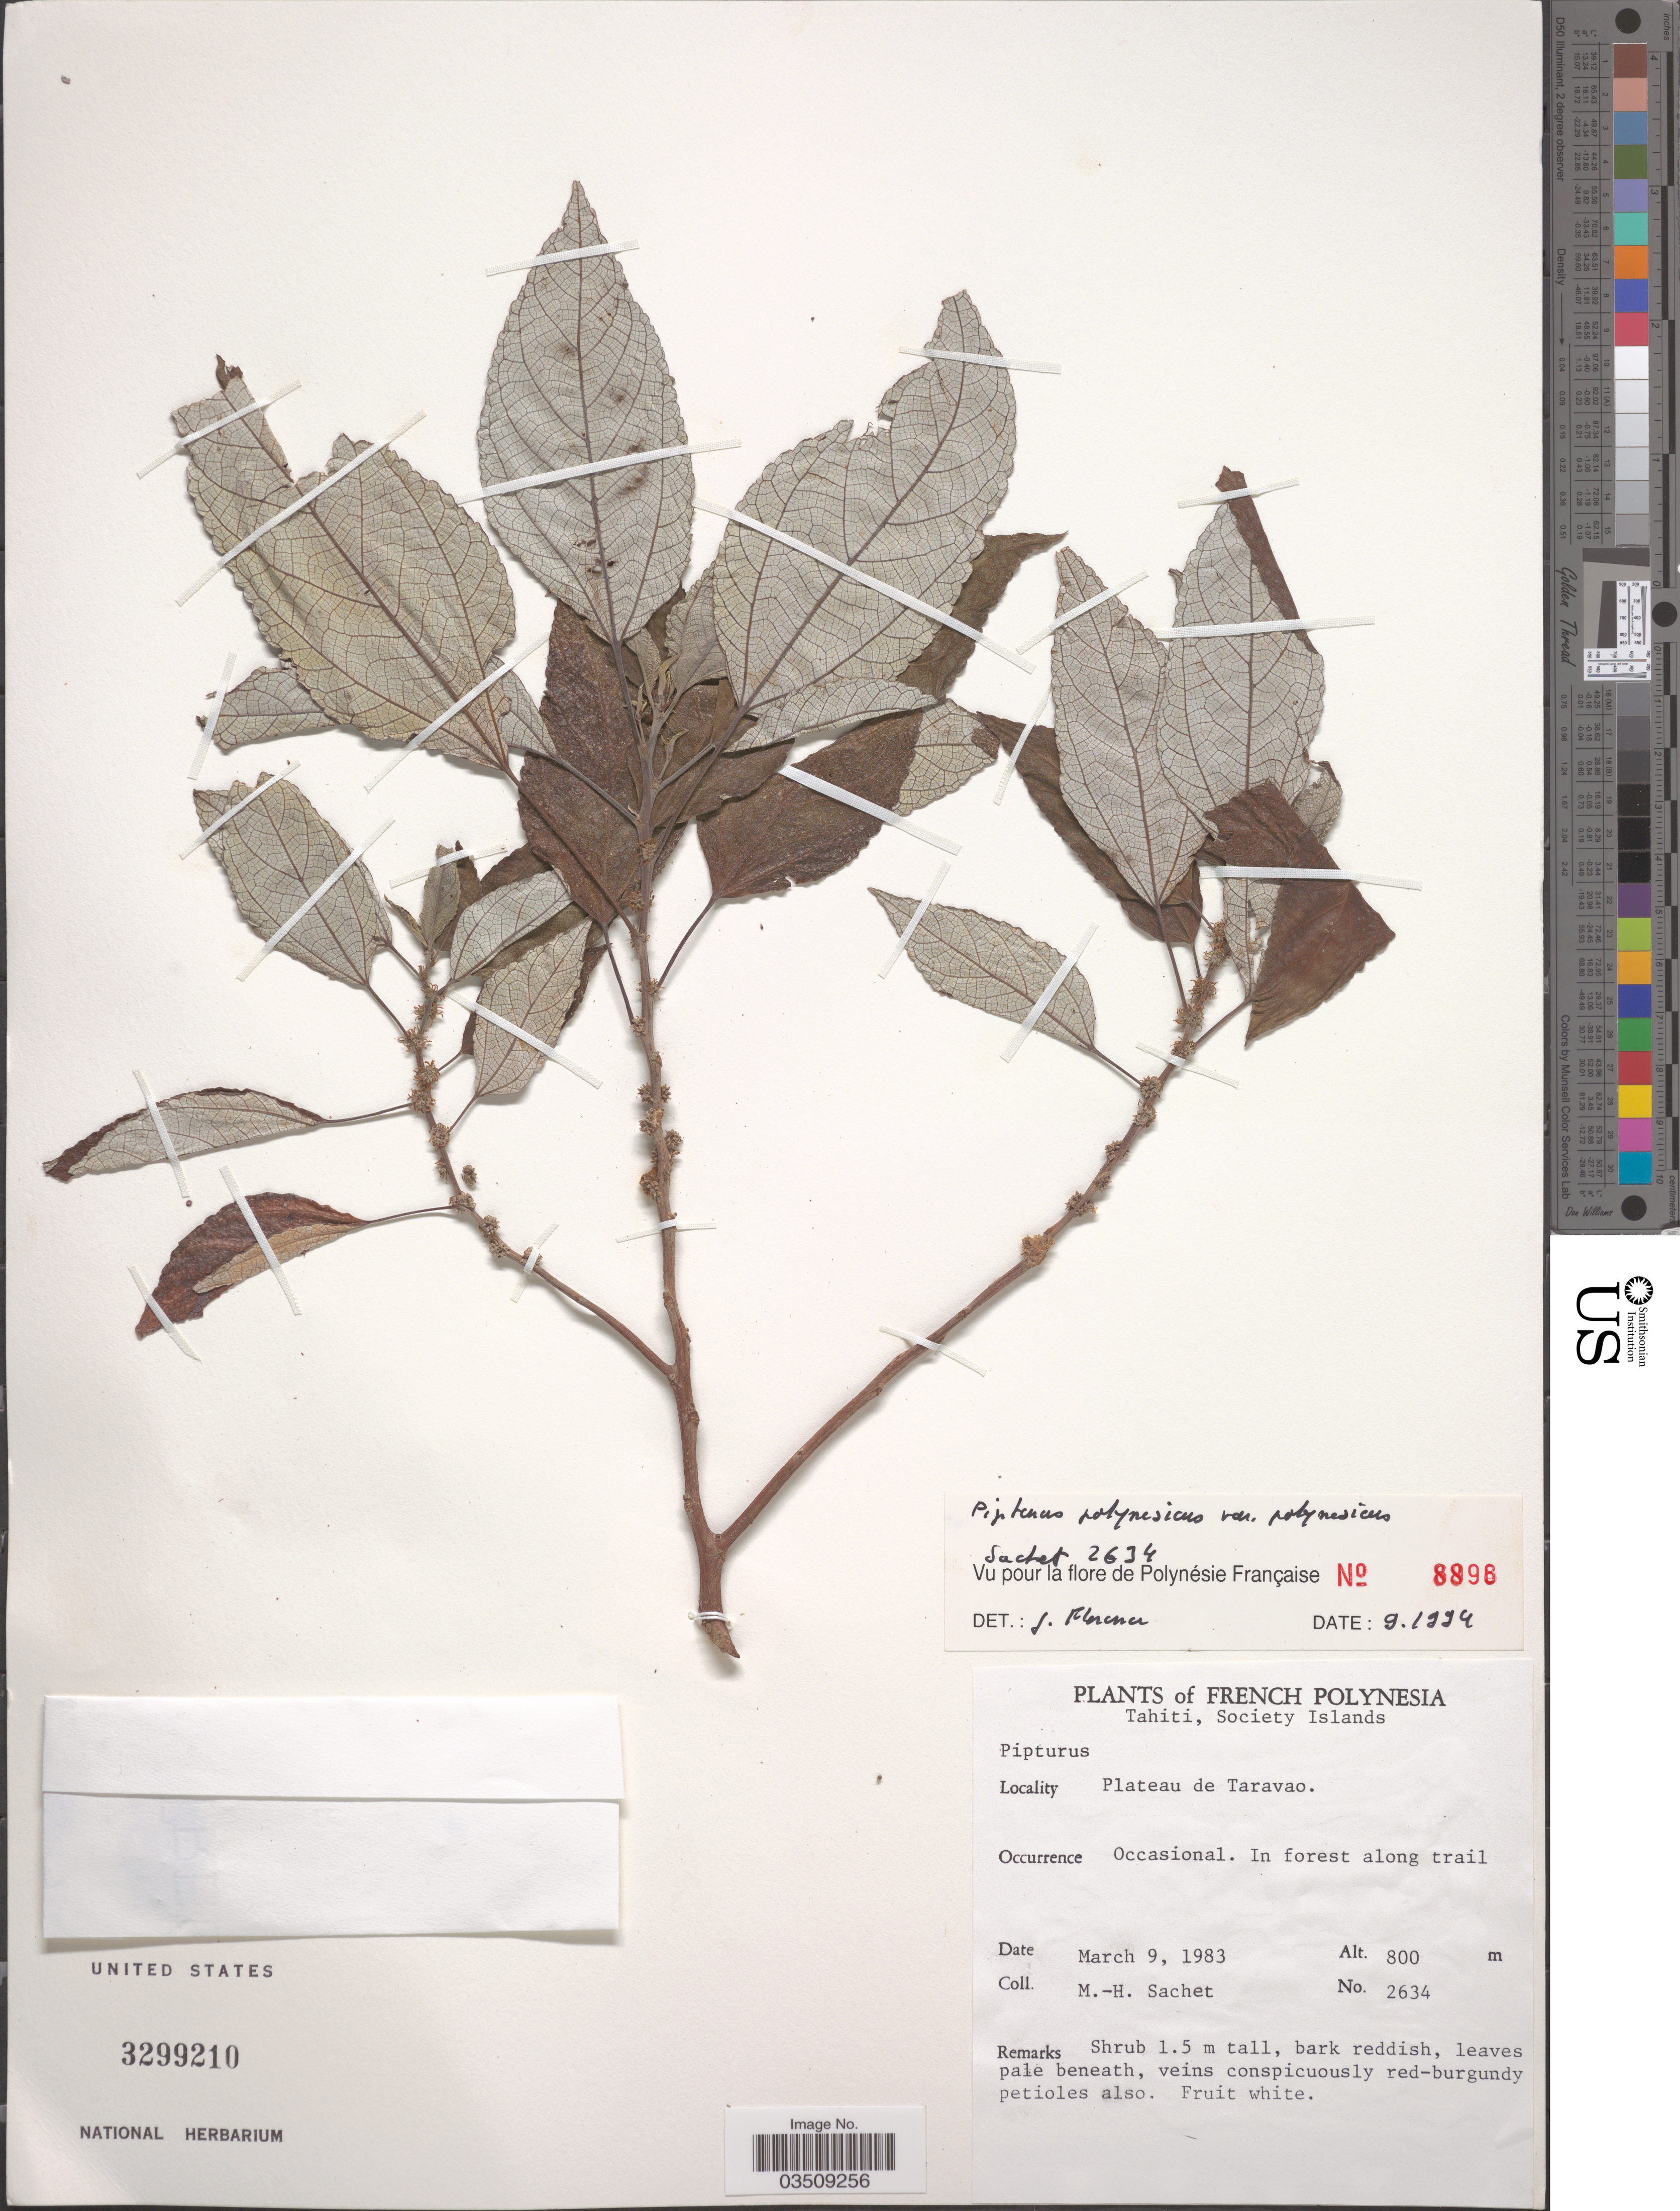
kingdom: Plantae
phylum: Tracheophyta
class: Magnoliopsida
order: Rosales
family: Urticaceae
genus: Pipturus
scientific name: Pipturus polynesicus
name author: Skottsb.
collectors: M.-H. Sachet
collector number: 2634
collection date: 1983-03-09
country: French Polynesia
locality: Tahiti, Society Islands. Plateau de Taravao.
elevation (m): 800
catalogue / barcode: US 3299210